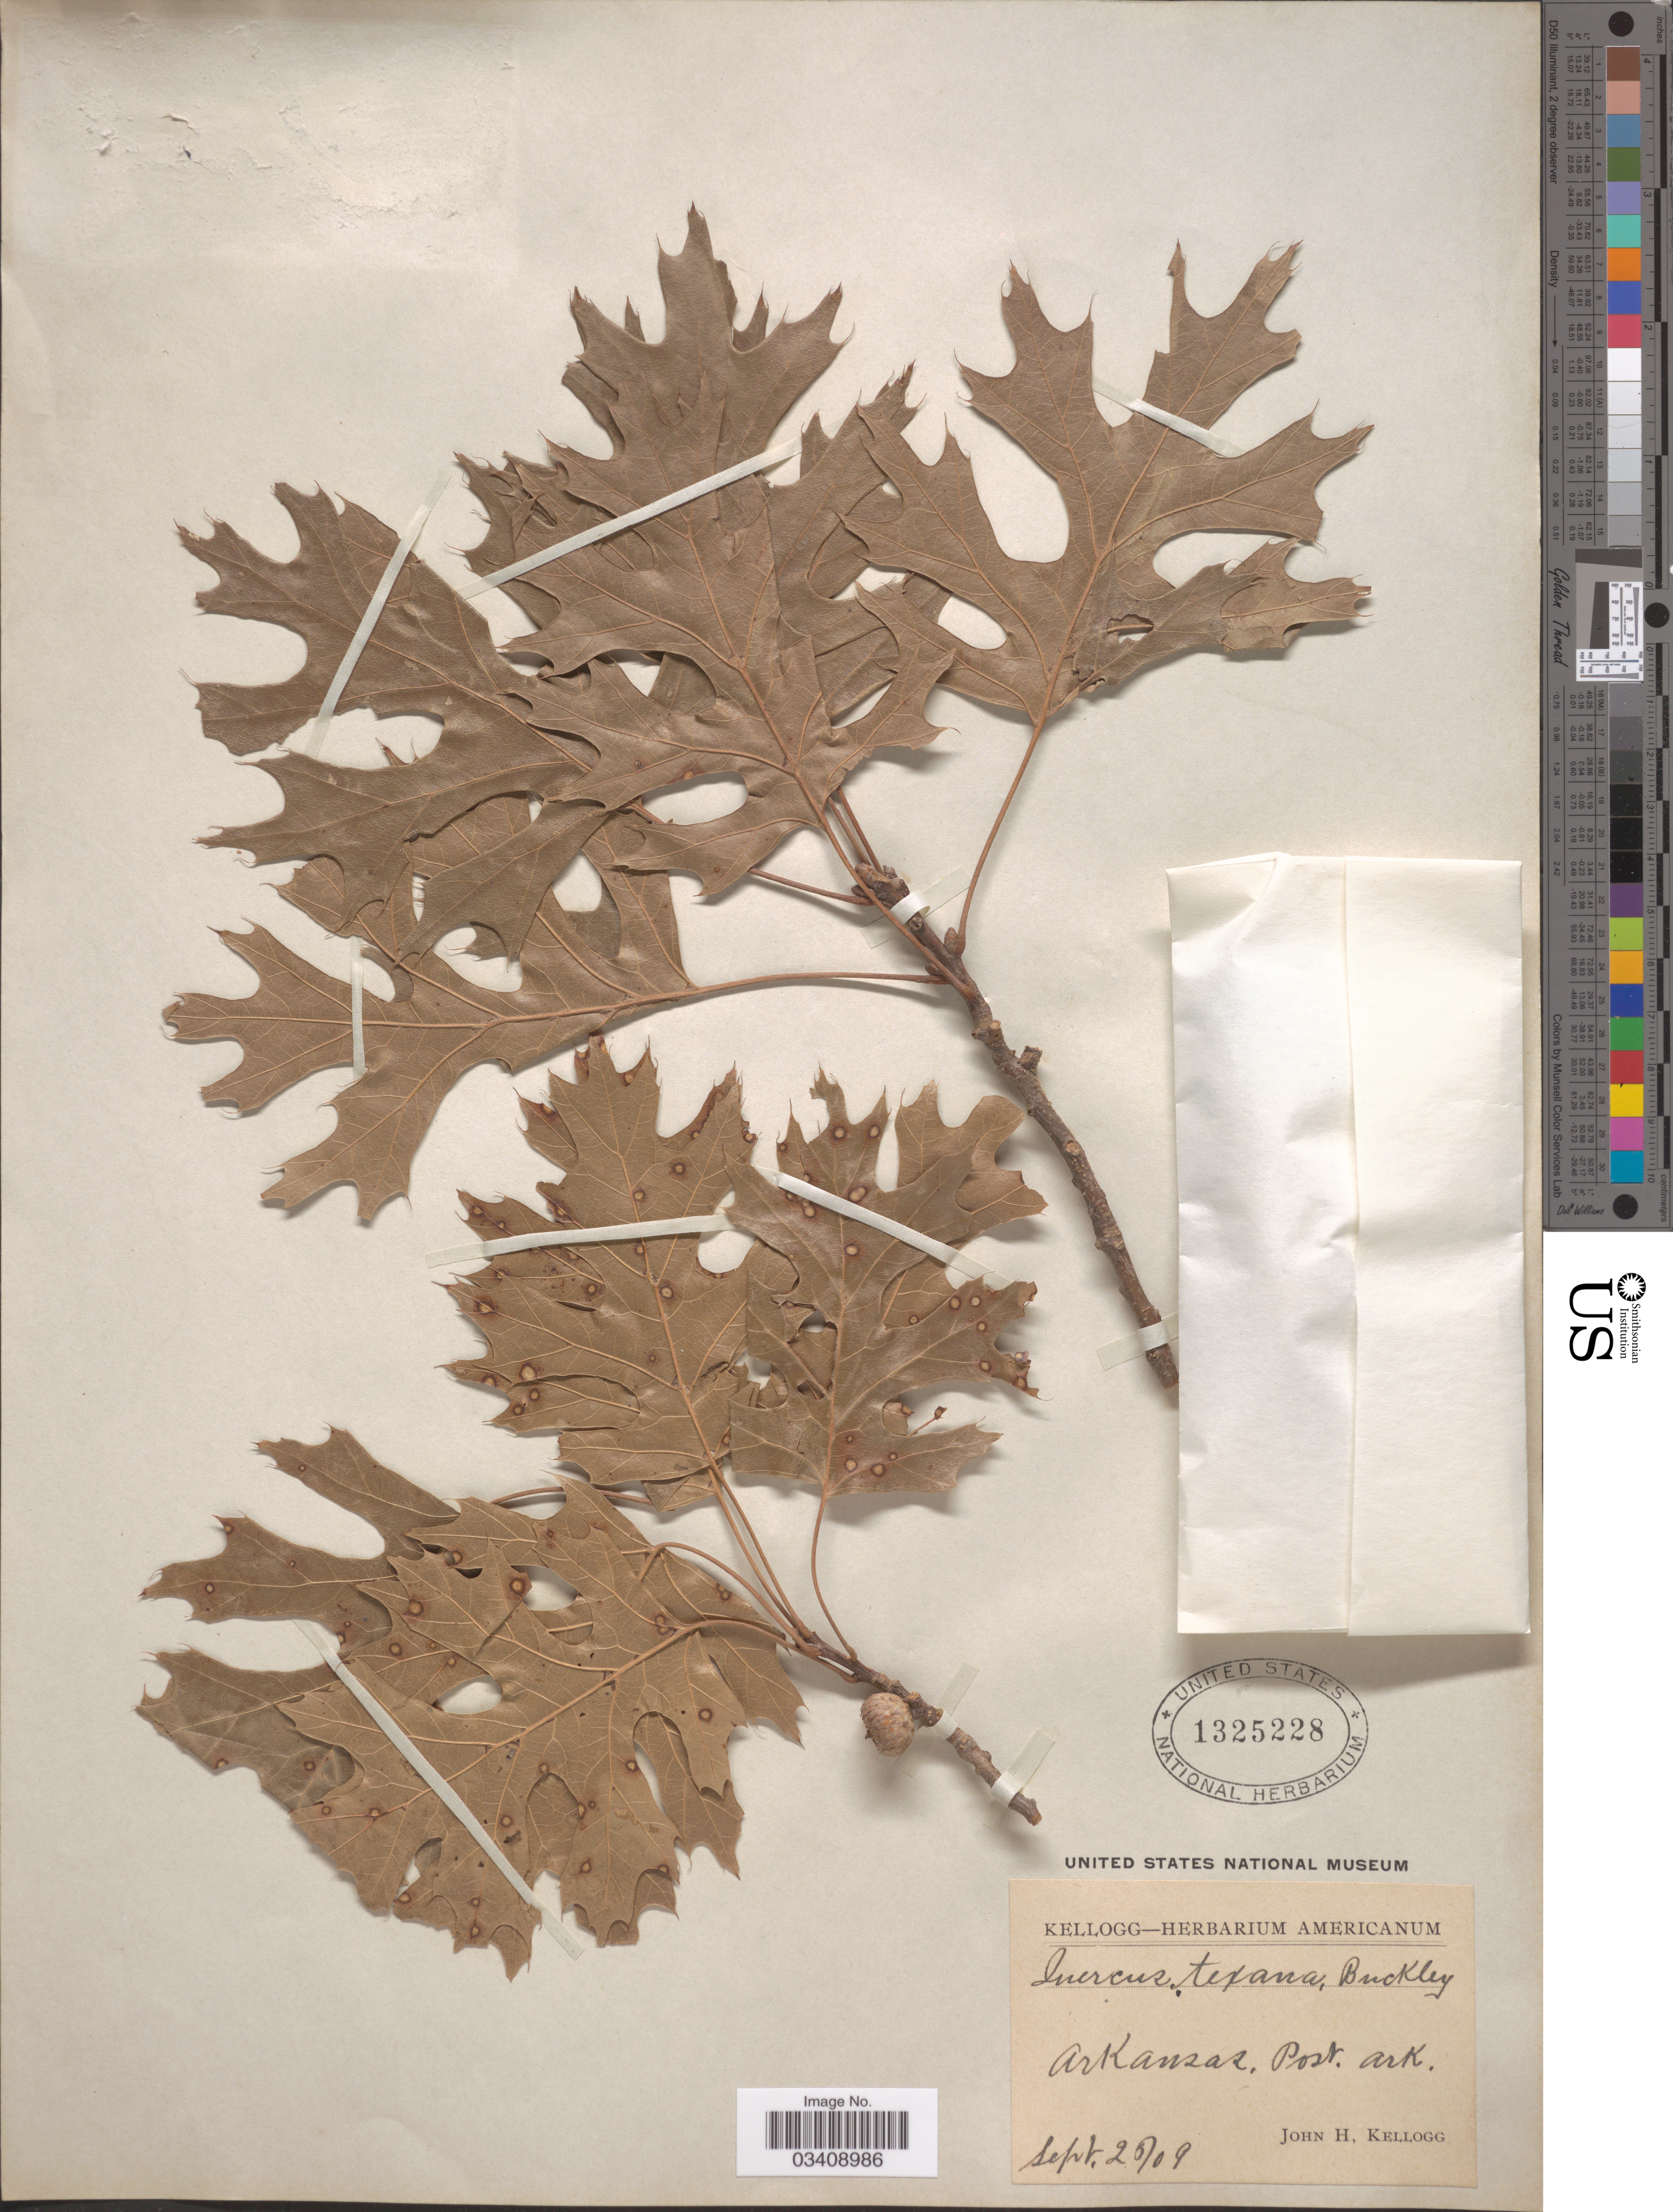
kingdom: Plantae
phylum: Tracheophyta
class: Magnoliopsida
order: Fagales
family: Fagaceae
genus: Quercus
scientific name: Quercus texana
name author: Buckley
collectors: J. H. Kellogg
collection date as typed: Transcribed d/m/y: 25/9/9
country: United States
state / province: Arkansas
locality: Post. Ark.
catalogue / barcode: US 1325228